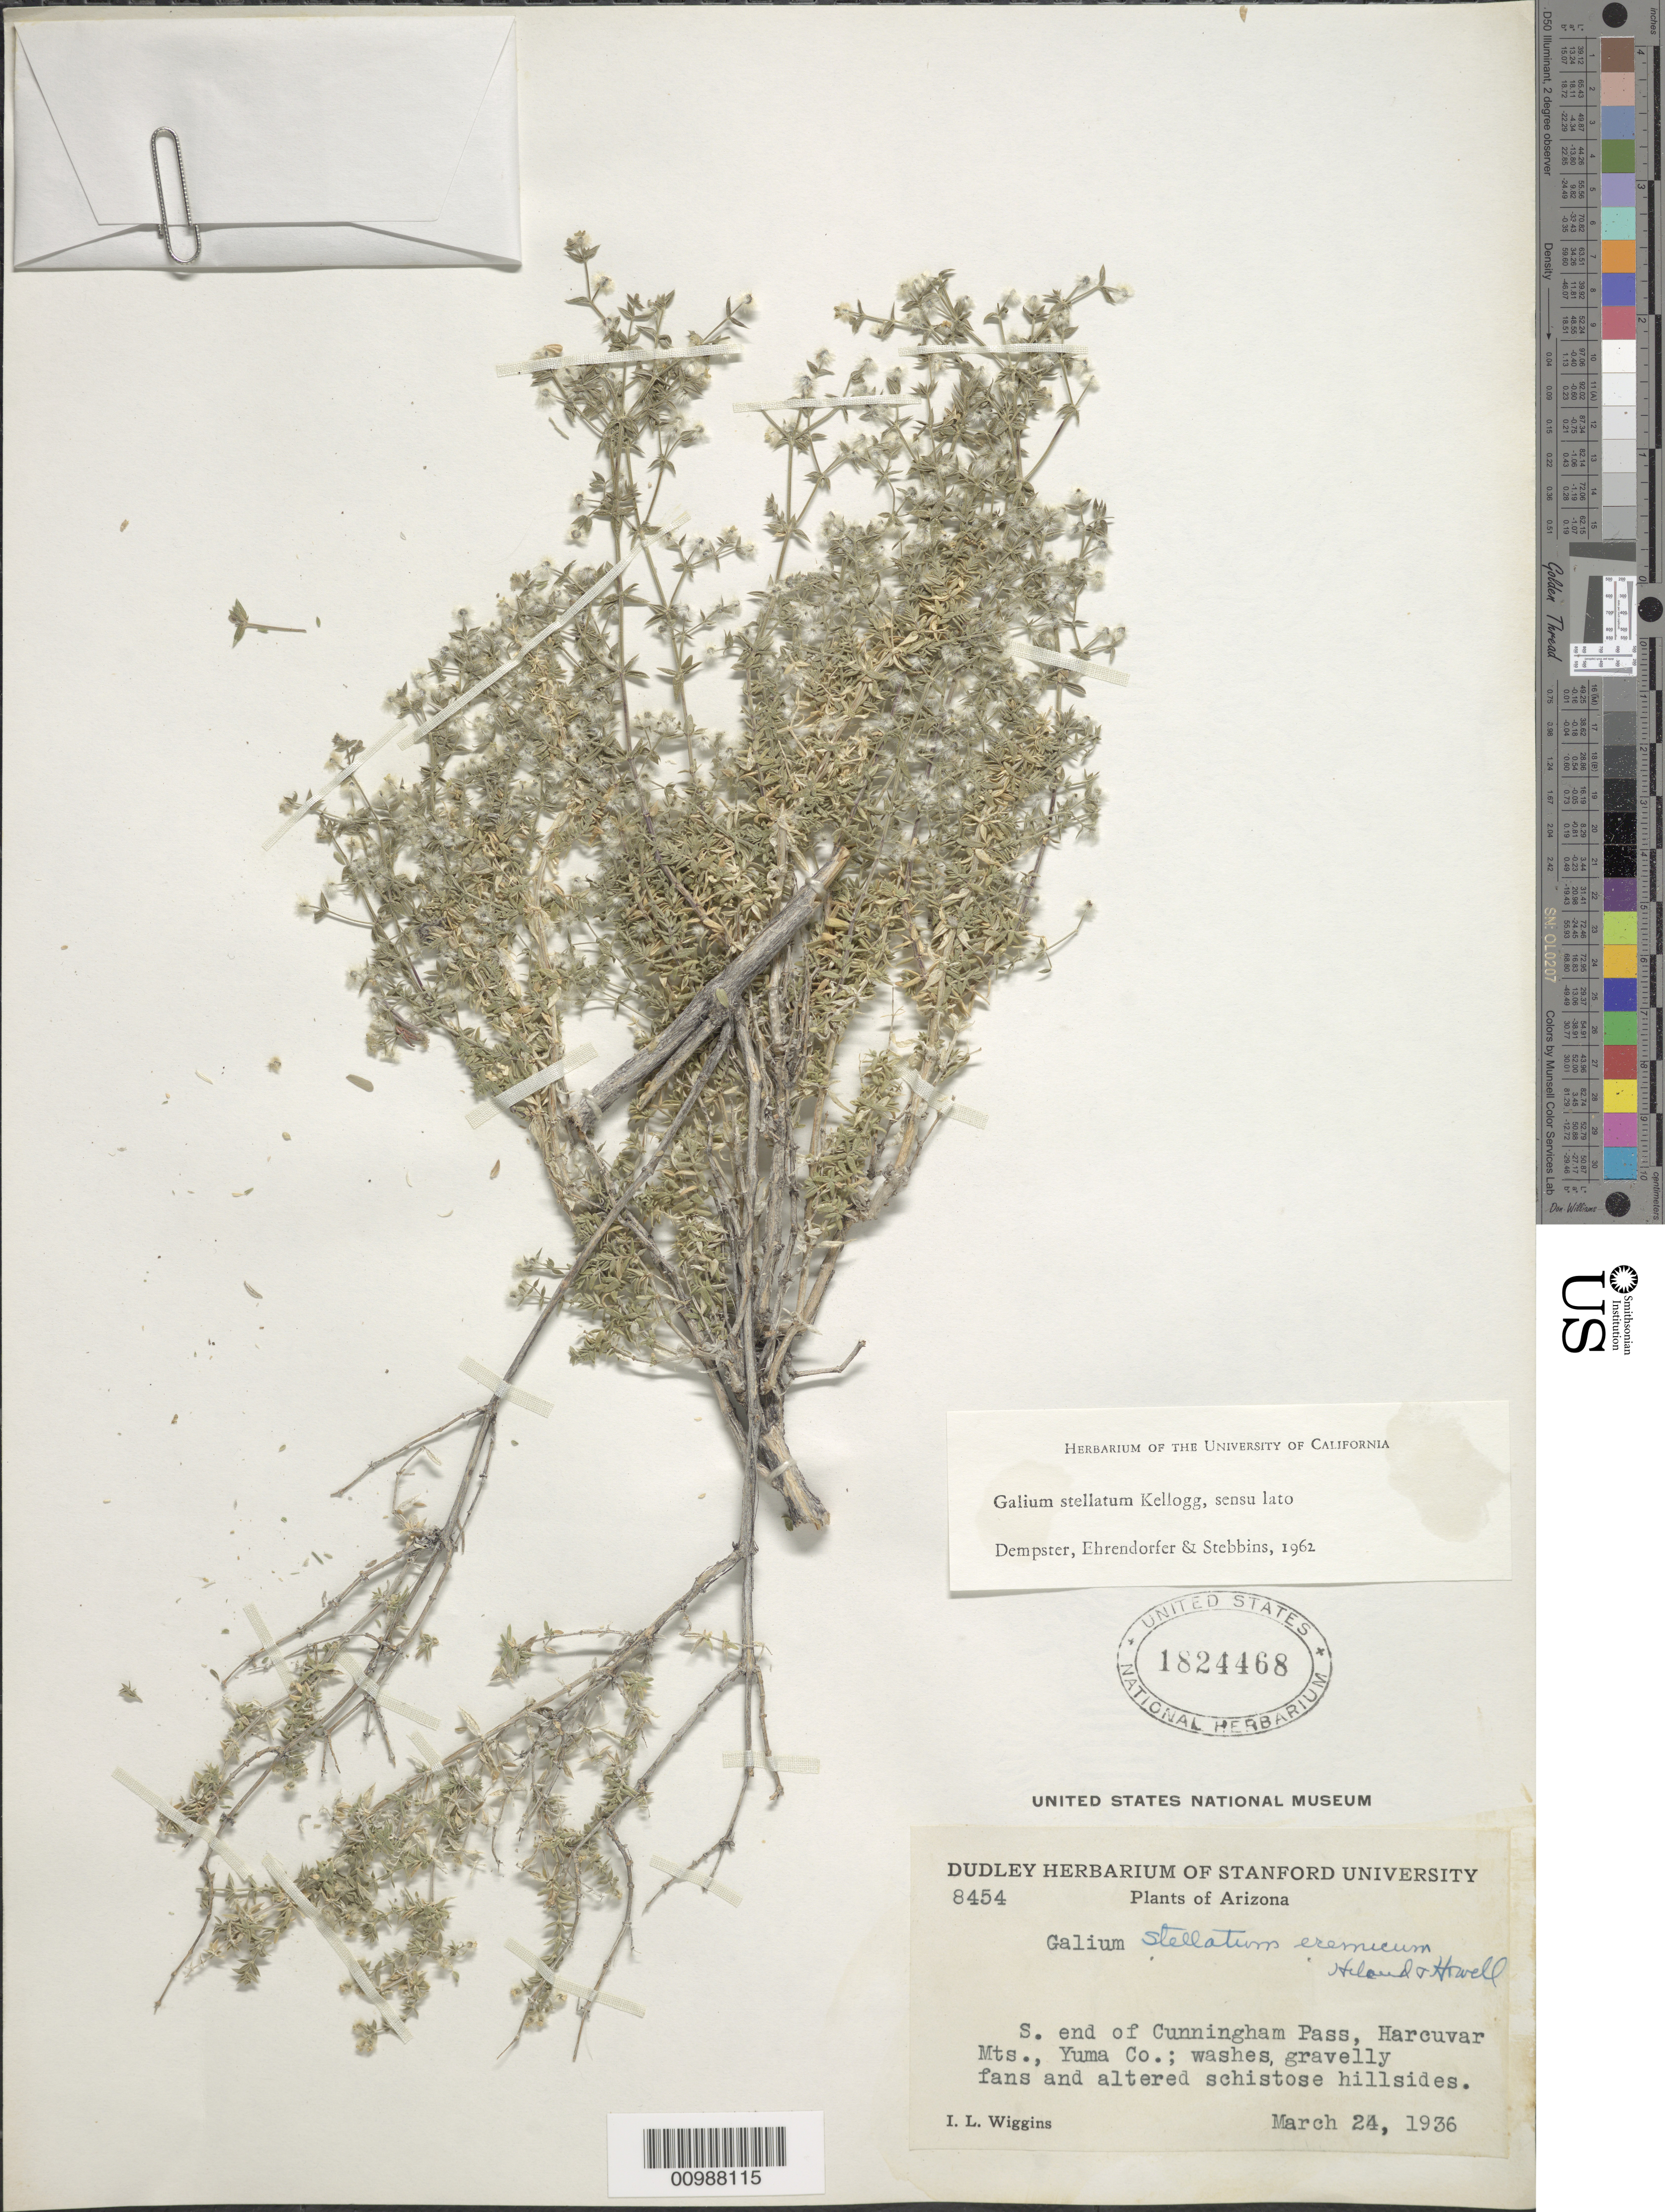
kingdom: Plantae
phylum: Tracheophyta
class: Magnoliopsida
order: Gentianales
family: Rubiaceae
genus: Galium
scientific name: Galium stellatum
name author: Kellogg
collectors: I. L. Wiggins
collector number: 8454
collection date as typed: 24 Mar 1936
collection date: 1936-03-24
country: United States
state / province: Arizona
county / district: Yuma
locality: S. end of Cunningham Pass, Harcuvar Mountains. Washes gravelly fans and altered schistose hillsides.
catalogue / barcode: US 1824468